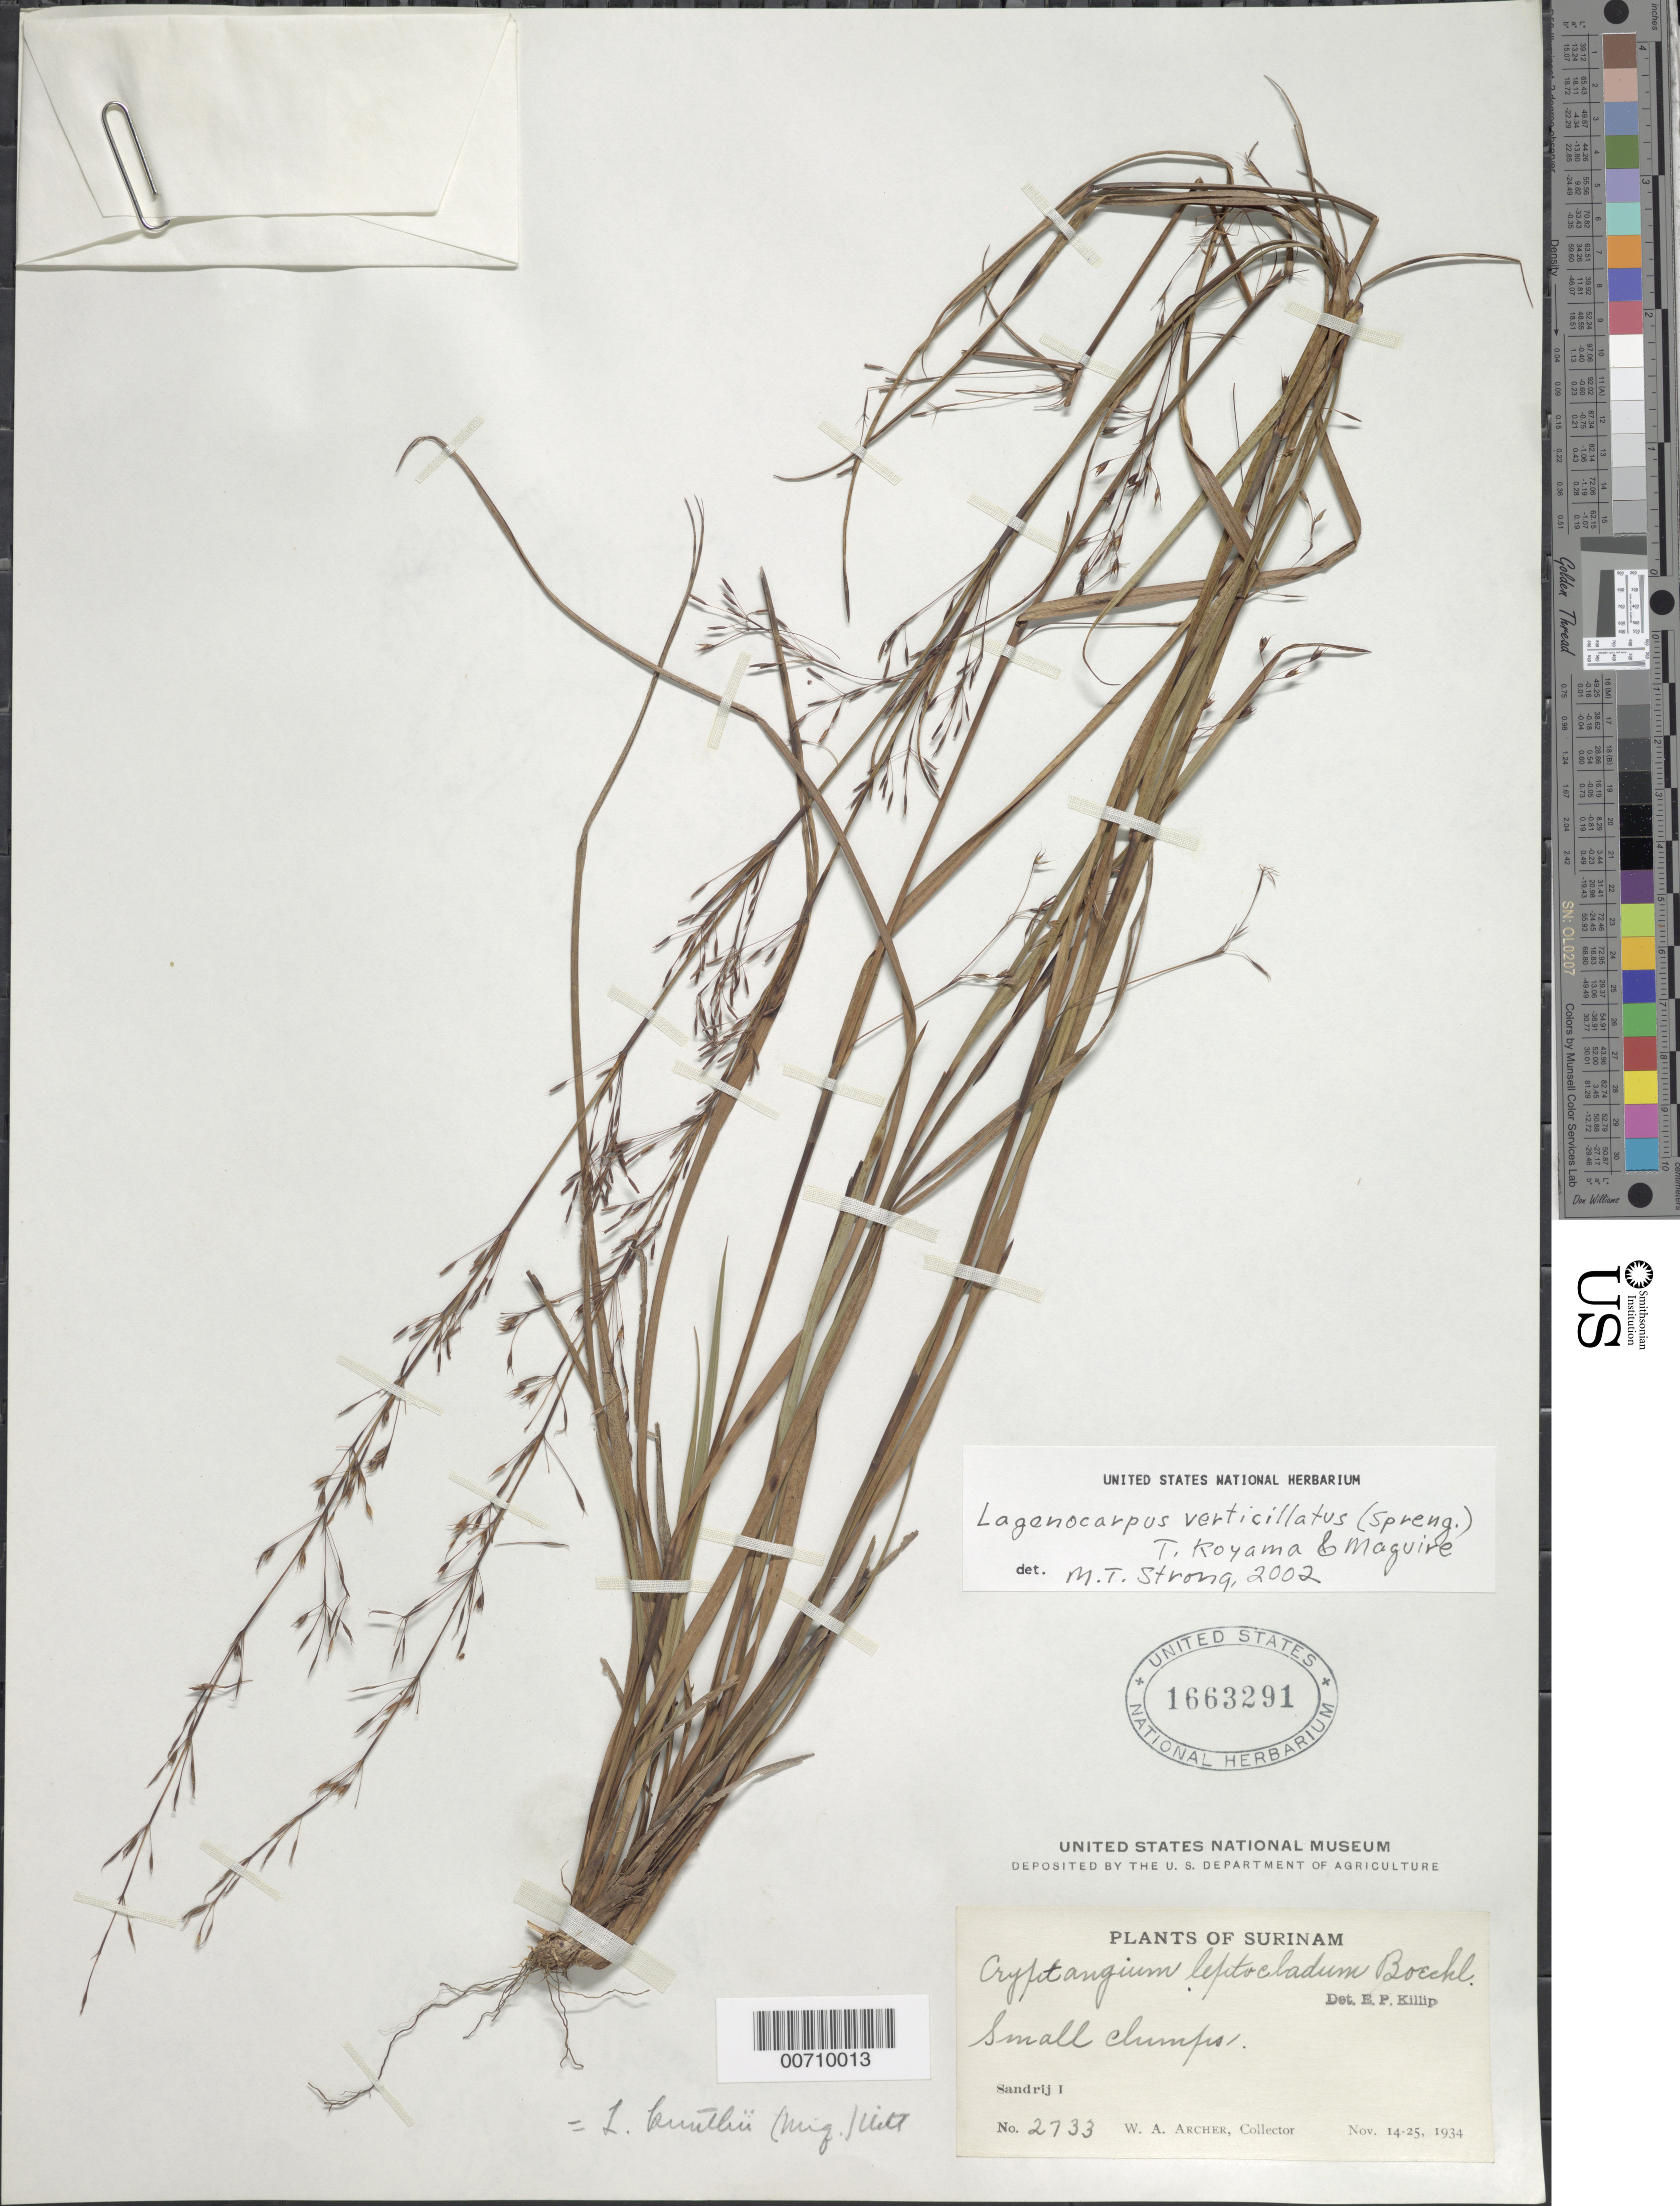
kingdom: Plantae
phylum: Tracheophyta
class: Liliopsida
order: Poales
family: Cyperaceae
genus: Cryptangium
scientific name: Cryptangium verticillatum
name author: (Spreng.) Vitta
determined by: Strong, Mark T., (BOT), Smithsonian Institution - National Museum of Natural History (UNITED STATES)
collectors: W. A. Archer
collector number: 2733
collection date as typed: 14-Nov-34 to 25-Nov-34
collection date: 1934-11-14/1934-11-25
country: Suriname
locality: Zanderij I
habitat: Open savanna on pure white sand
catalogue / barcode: US 1663291